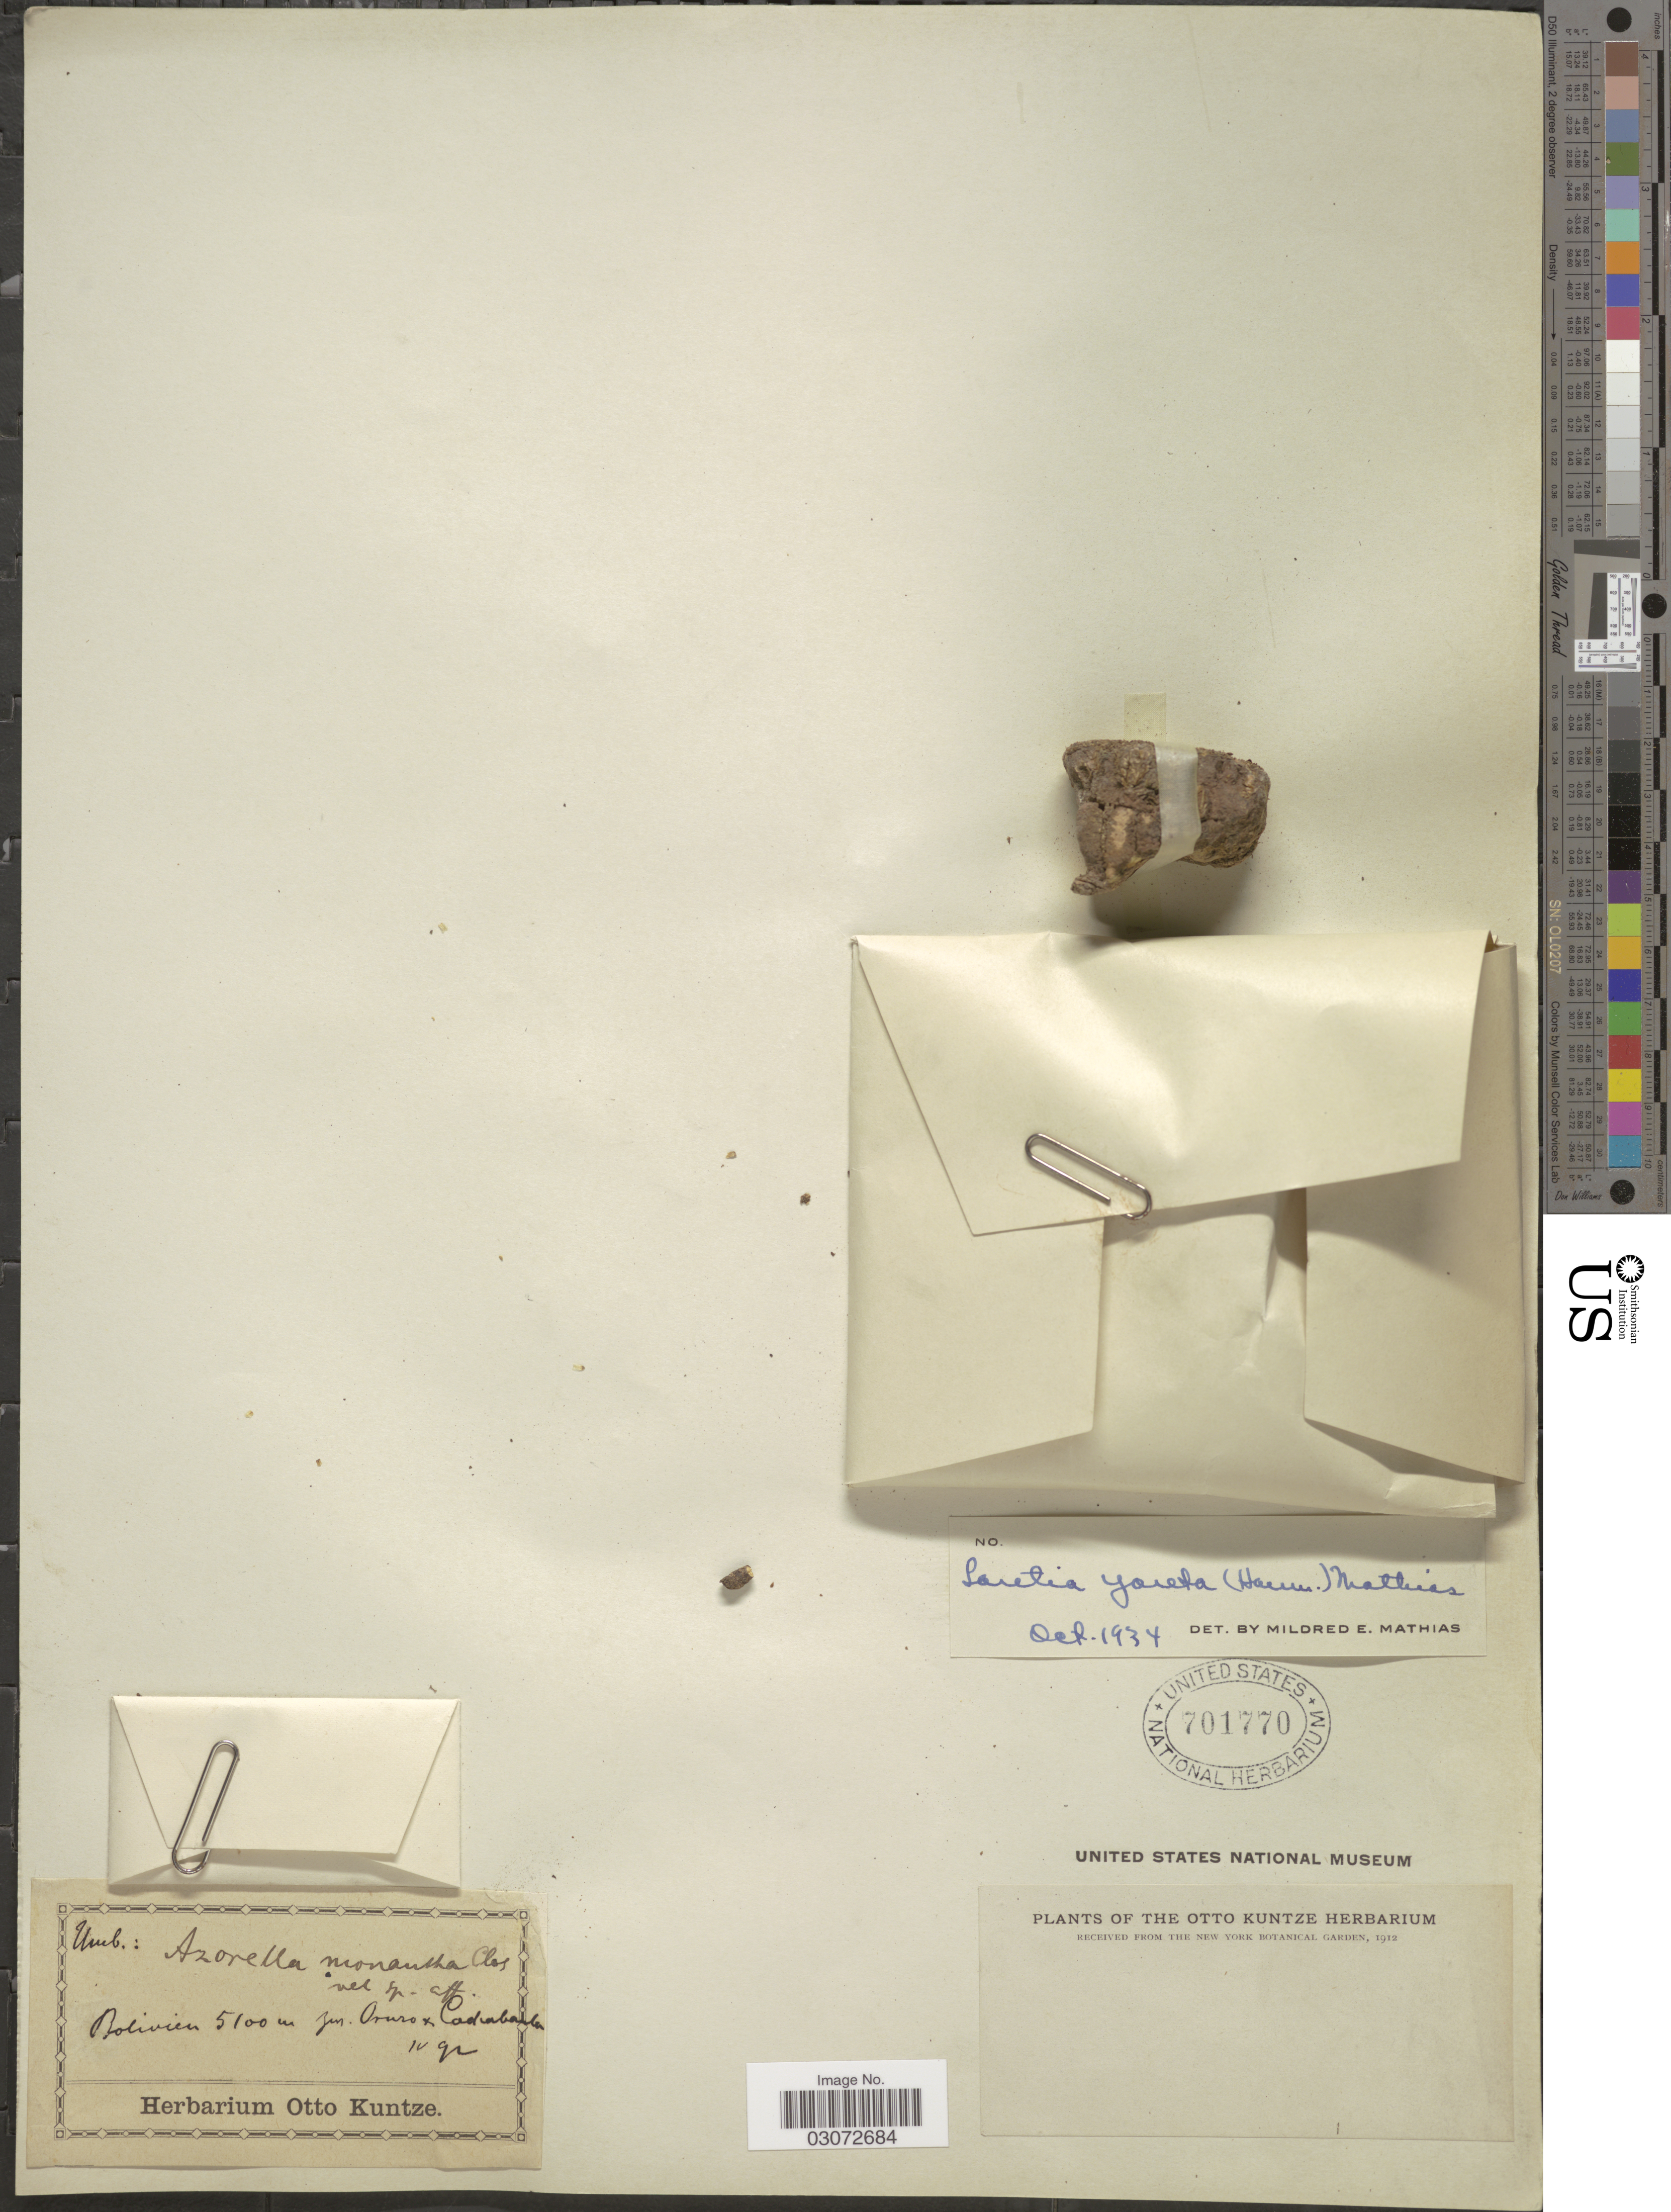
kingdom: Plantae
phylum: Tracheophyta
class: Magnoliopsida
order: Apiales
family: Apiaceae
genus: Azorella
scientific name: Azorella compacta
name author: Phil.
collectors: ex herb. Otto Kuntze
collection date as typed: Transcribed d/m/y: /4/92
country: Bolivia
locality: Im. Oruro [Foreign script] Cochabamba.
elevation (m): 5100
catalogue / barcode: US 701770